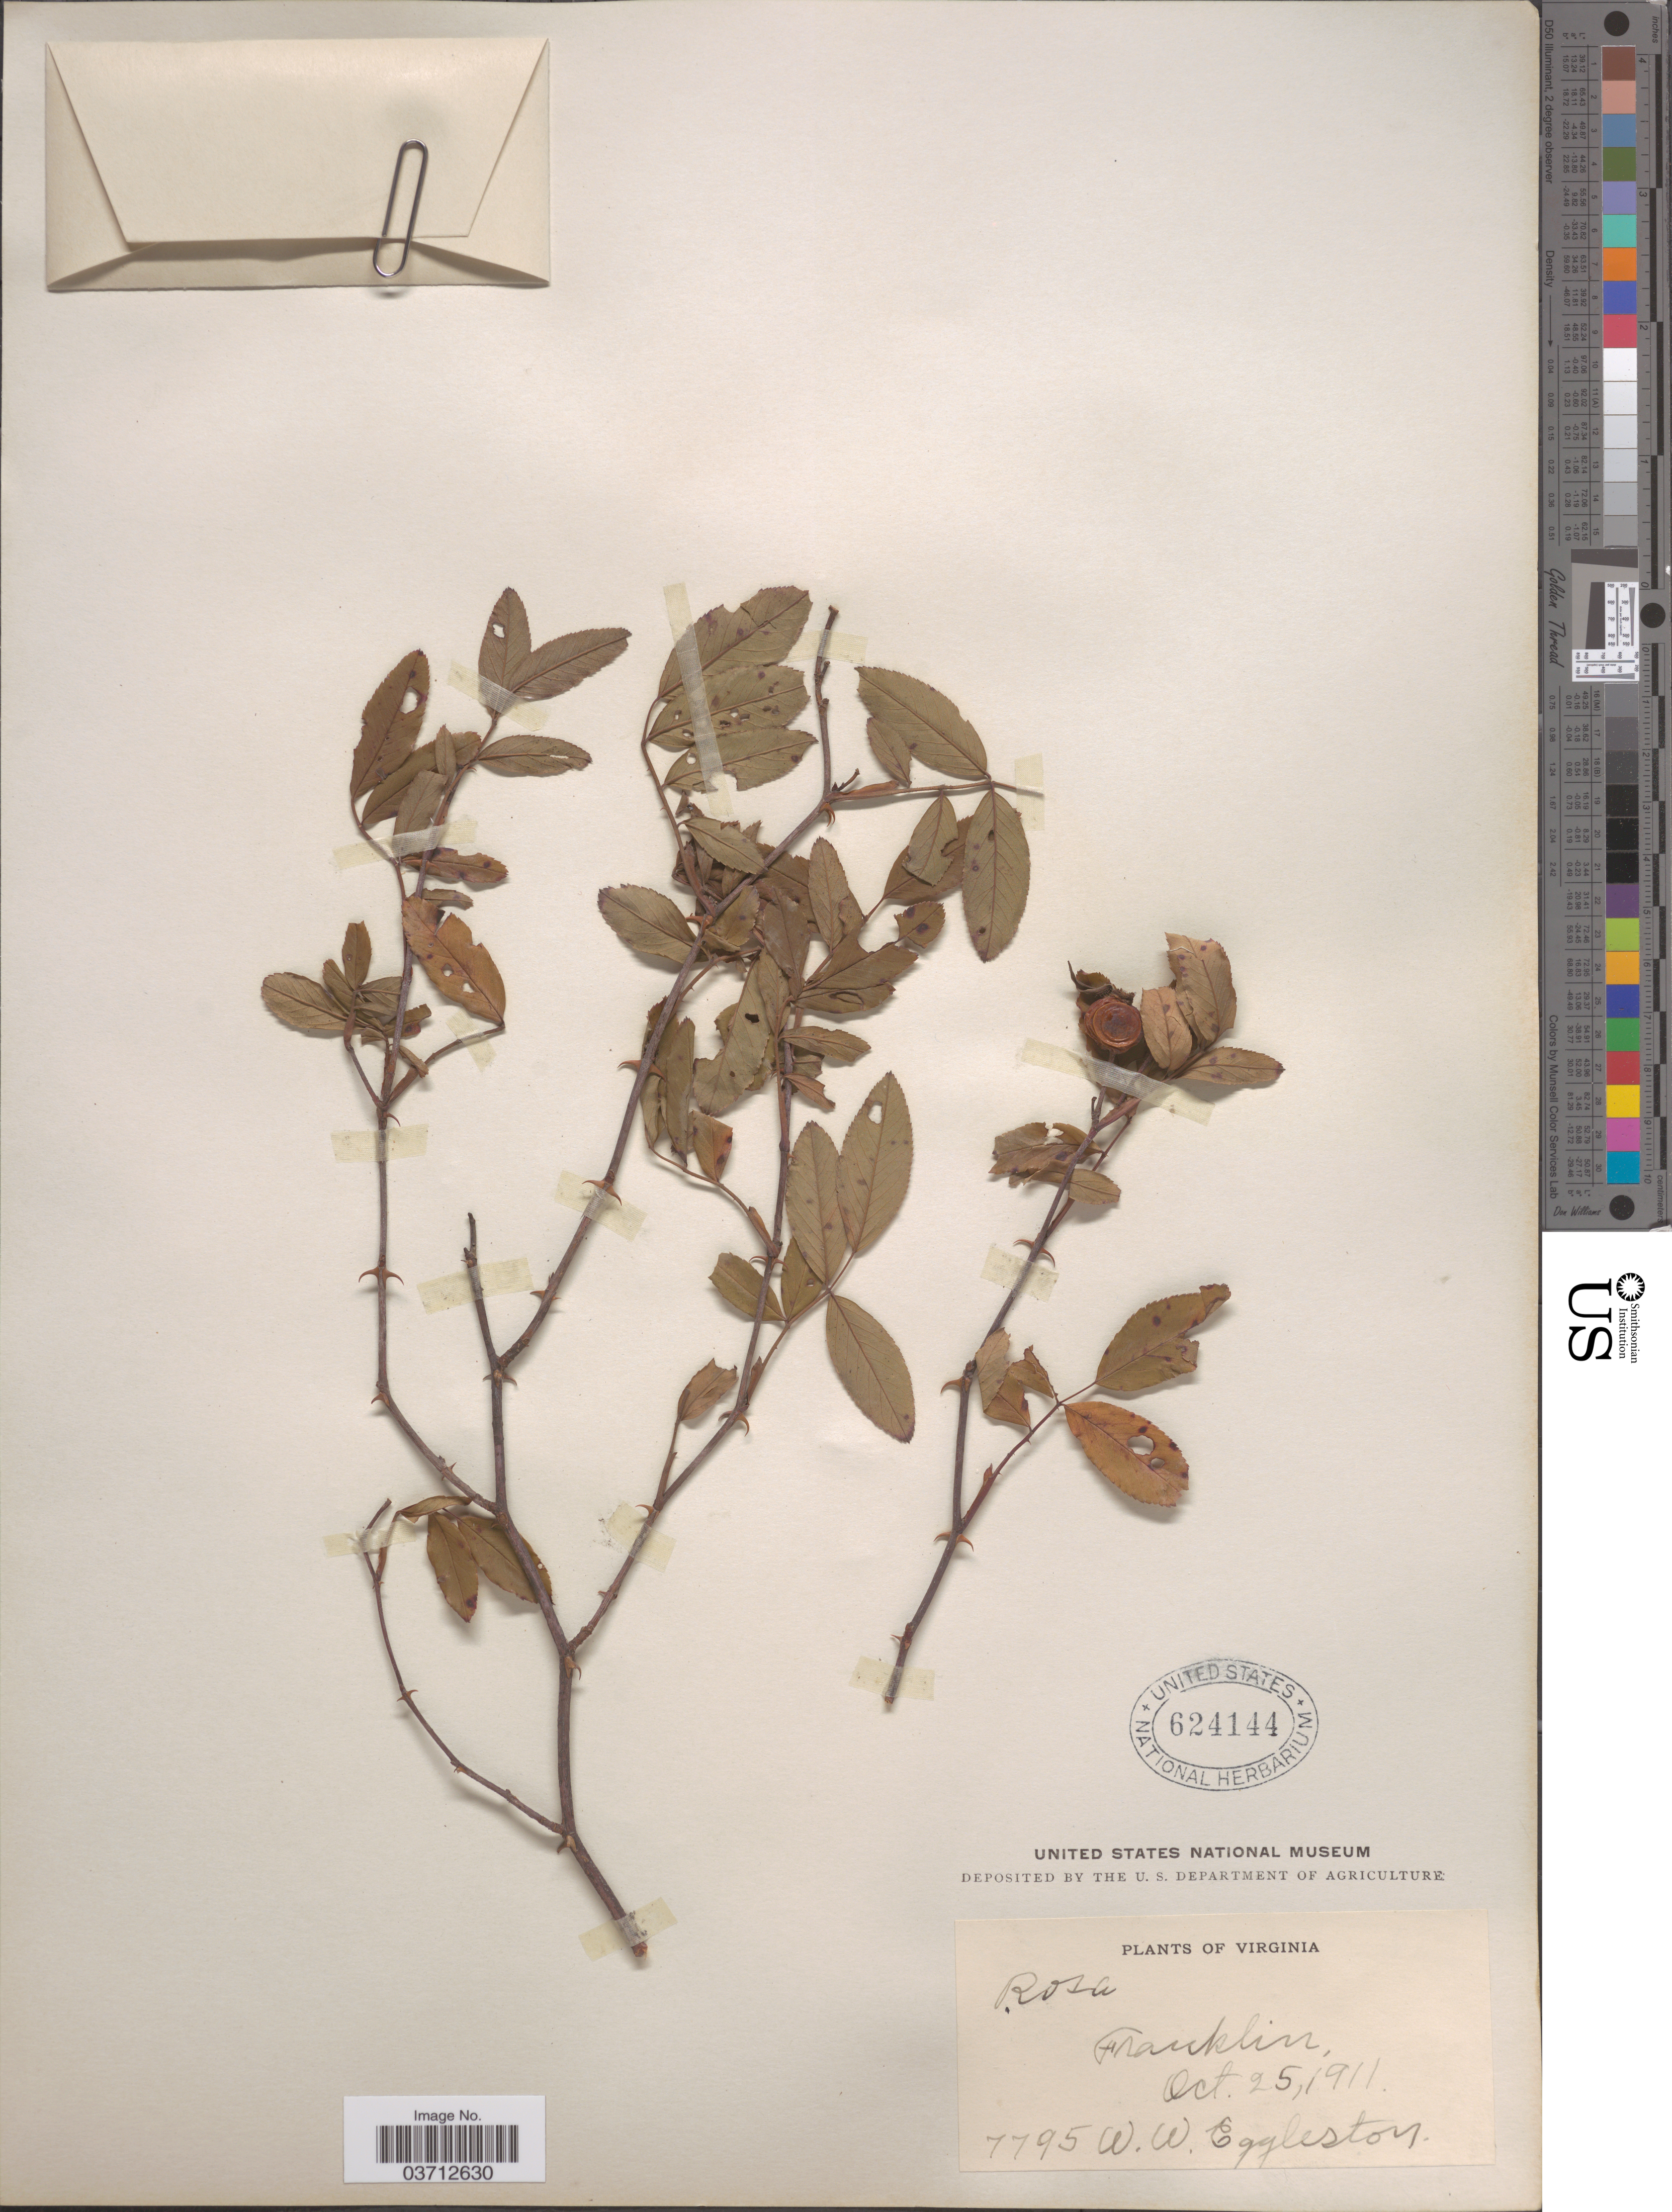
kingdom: Plantae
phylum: Tracheophyta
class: Magnoliopsida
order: Rosales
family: Rosaceae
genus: Rosa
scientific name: Rosa sp.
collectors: W. W. Eggleston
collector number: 7795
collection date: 1911-10-25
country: United States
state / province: Virginia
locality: Franklin.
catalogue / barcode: US 624144